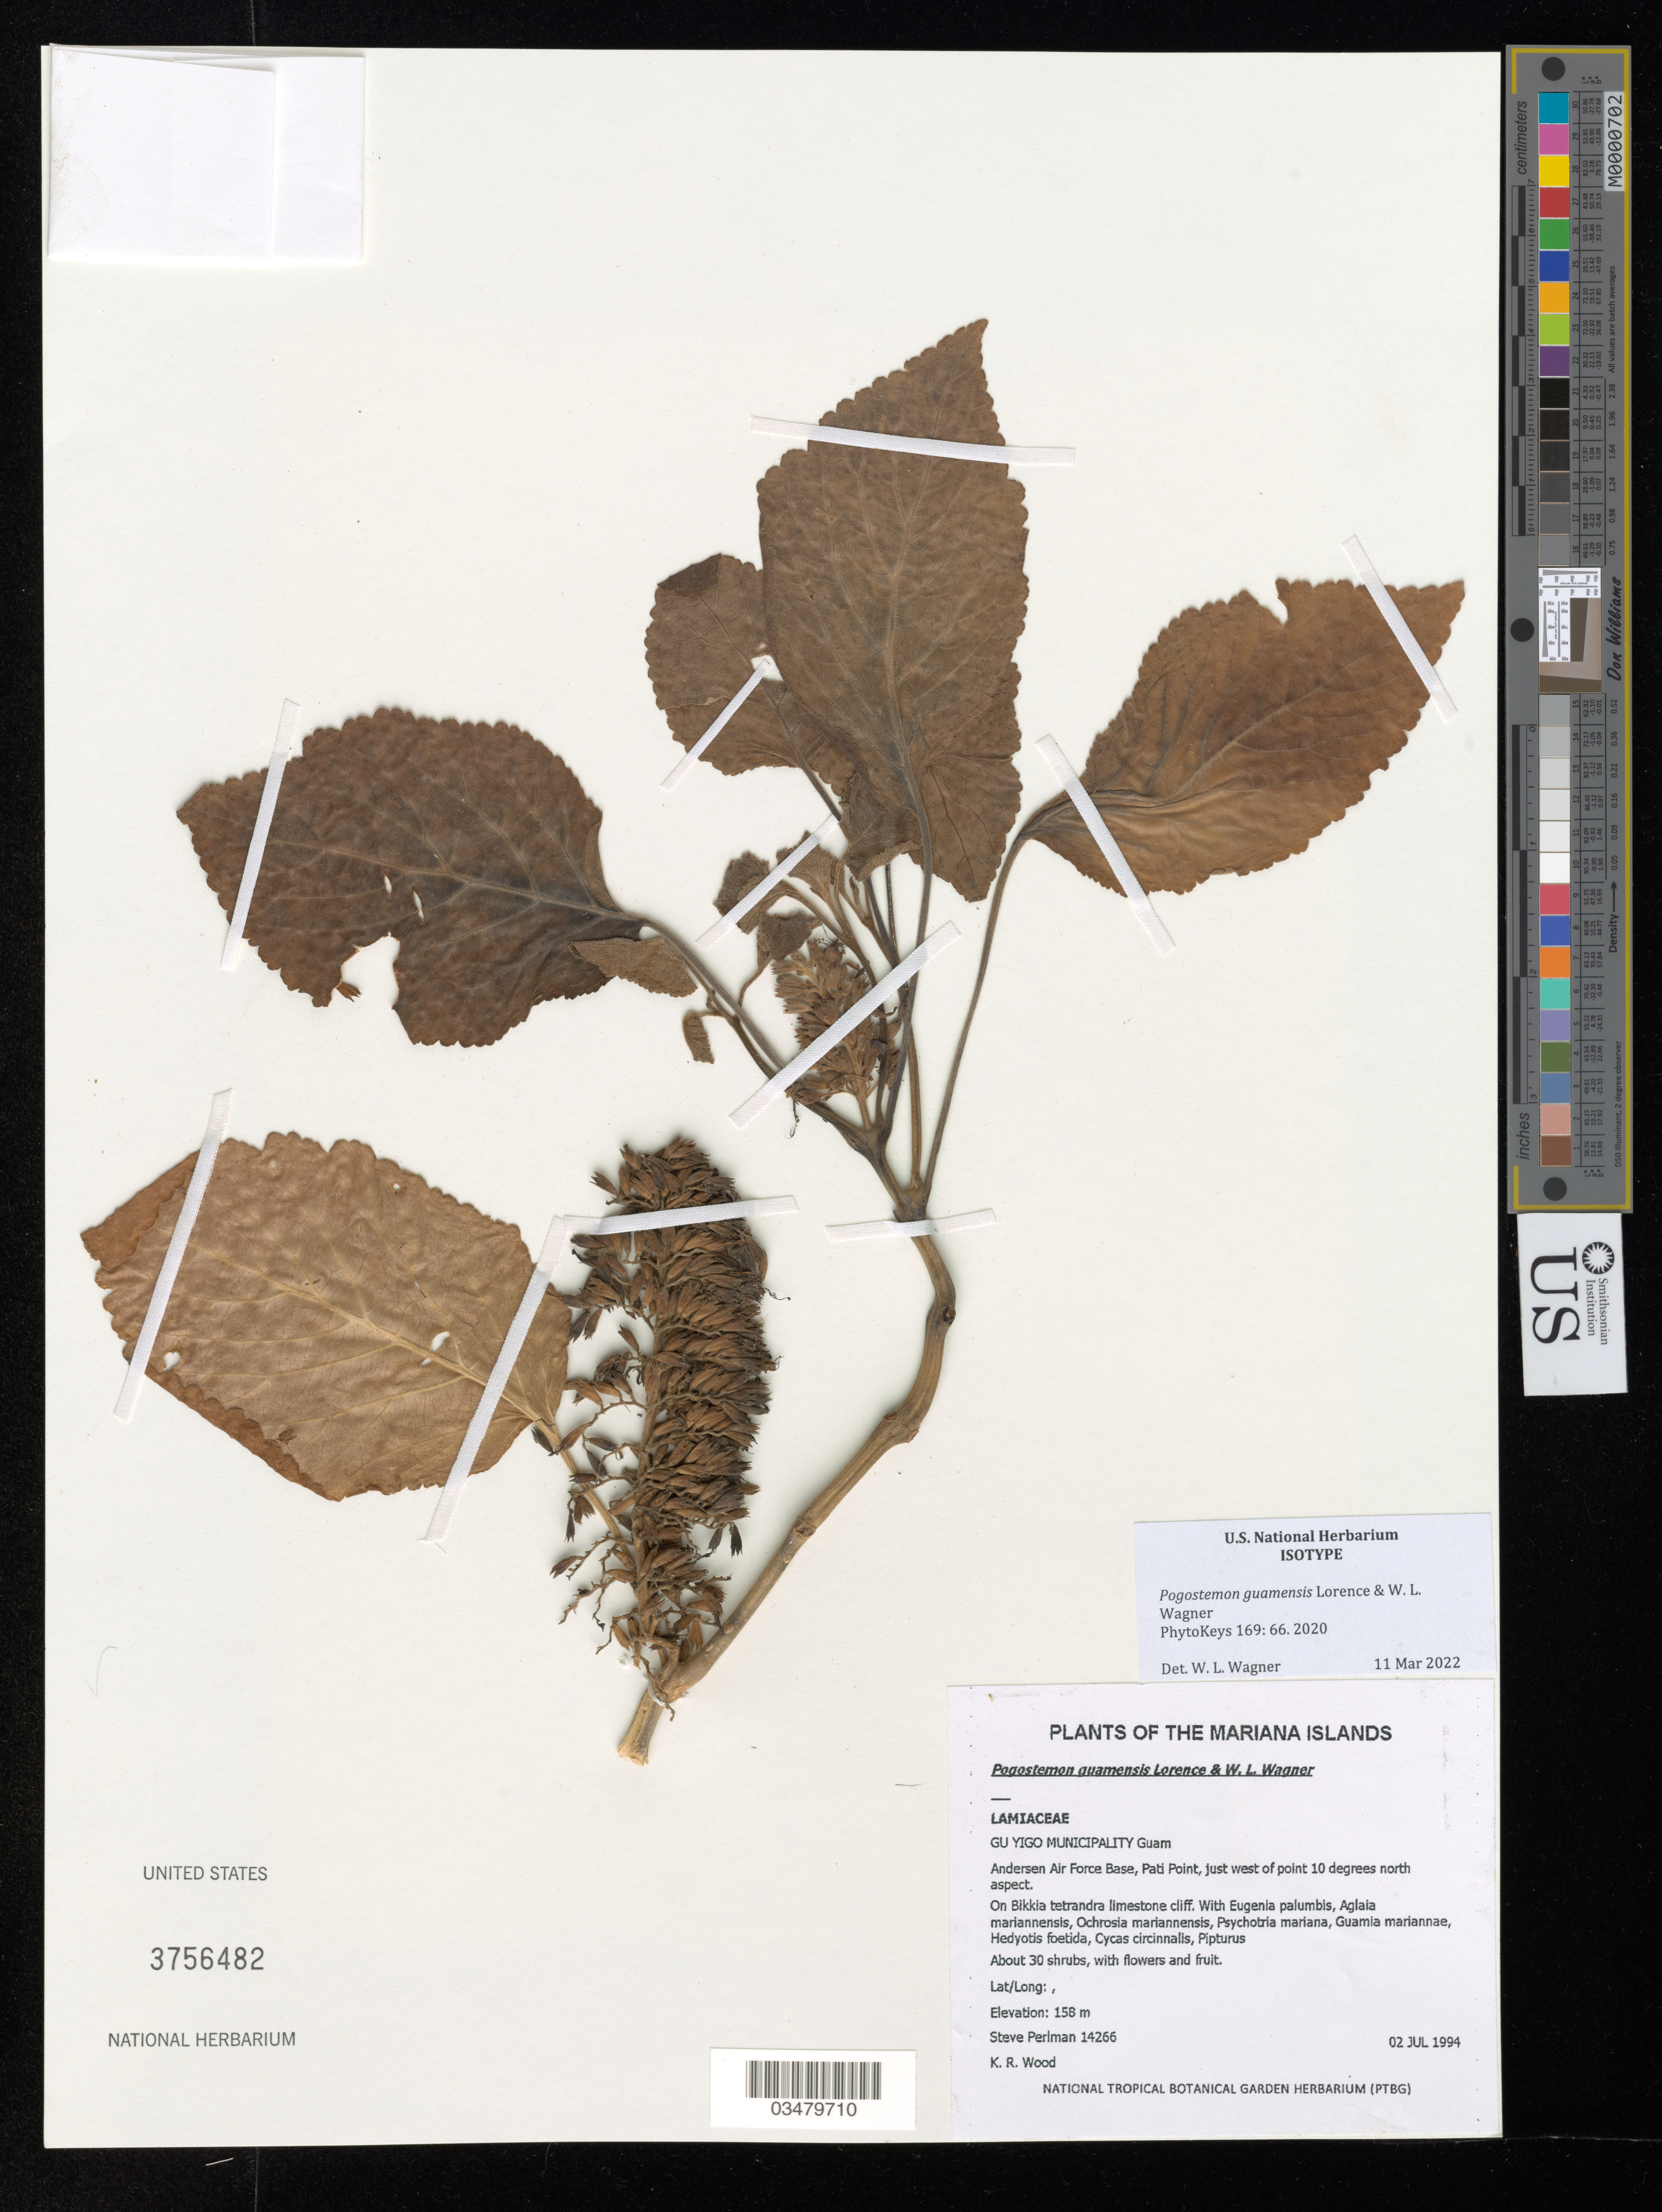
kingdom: Plantae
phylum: Tracheophyta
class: Magnoliopsida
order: Lamiales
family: Lamiaceae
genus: Pogostemon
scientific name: Pogostemon guamensis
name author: Lorence & W.L. Wagner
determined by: Wagner, W. L., (BOT), Smithsonian Institution - National Museum of Natural History (UNITED STATES)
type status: Isotype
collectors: R. Wood & S. P. Perlman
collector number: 14266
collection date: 1994-07-02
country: Guam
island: Guam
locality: Gu Yigo Municipality, Andersen Air Force Base, Pati Point, just west of point, 10 degrees north aspect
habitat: On Bikkia tetrandra limestone cliff.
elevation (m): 158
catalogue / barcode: US 3756482